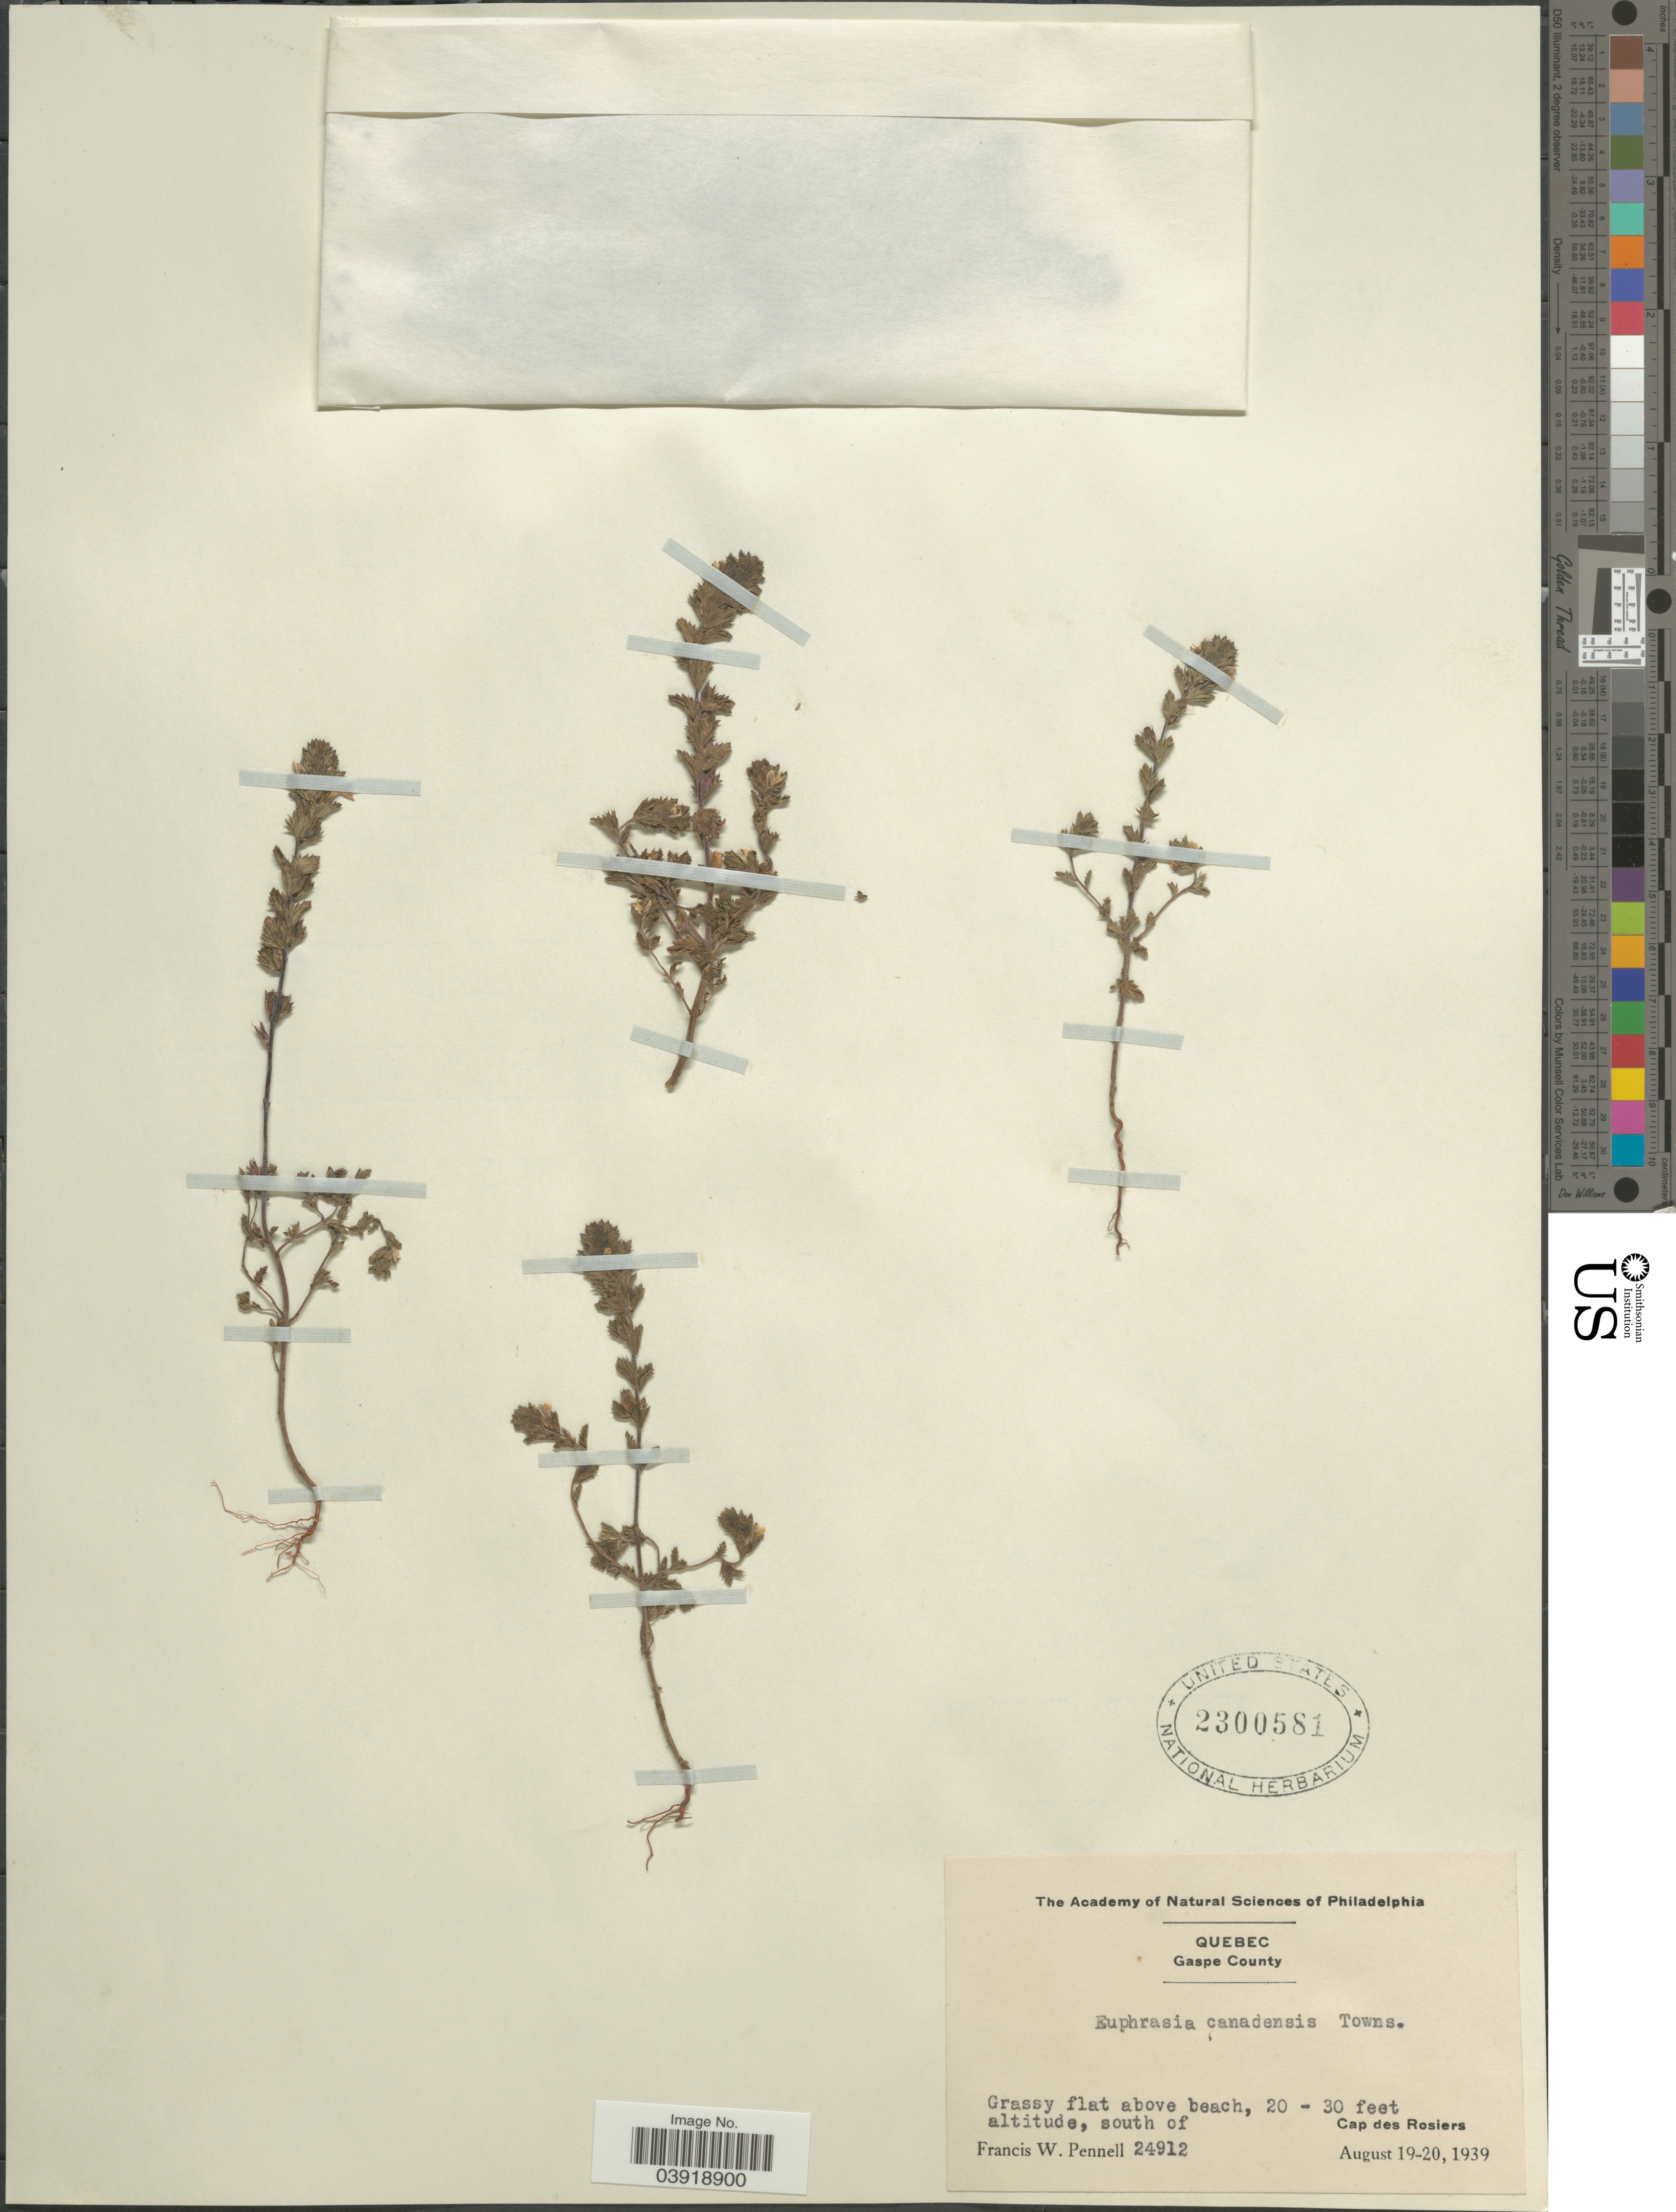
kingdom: Plantae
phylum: Tracheophyta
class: Magnoliopsida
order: Lamiales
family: Orobanchaceae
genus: Euphrasia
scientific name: Euphrasia canadensis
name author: J.F. Towns.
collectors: F. W. Pennell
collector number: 24912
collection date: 1939-08-19/1939-08-20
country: Canada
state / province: Quebec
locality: Gaspe County. South of Cape des Rosiers.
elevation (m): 6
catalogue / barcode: US 2300581